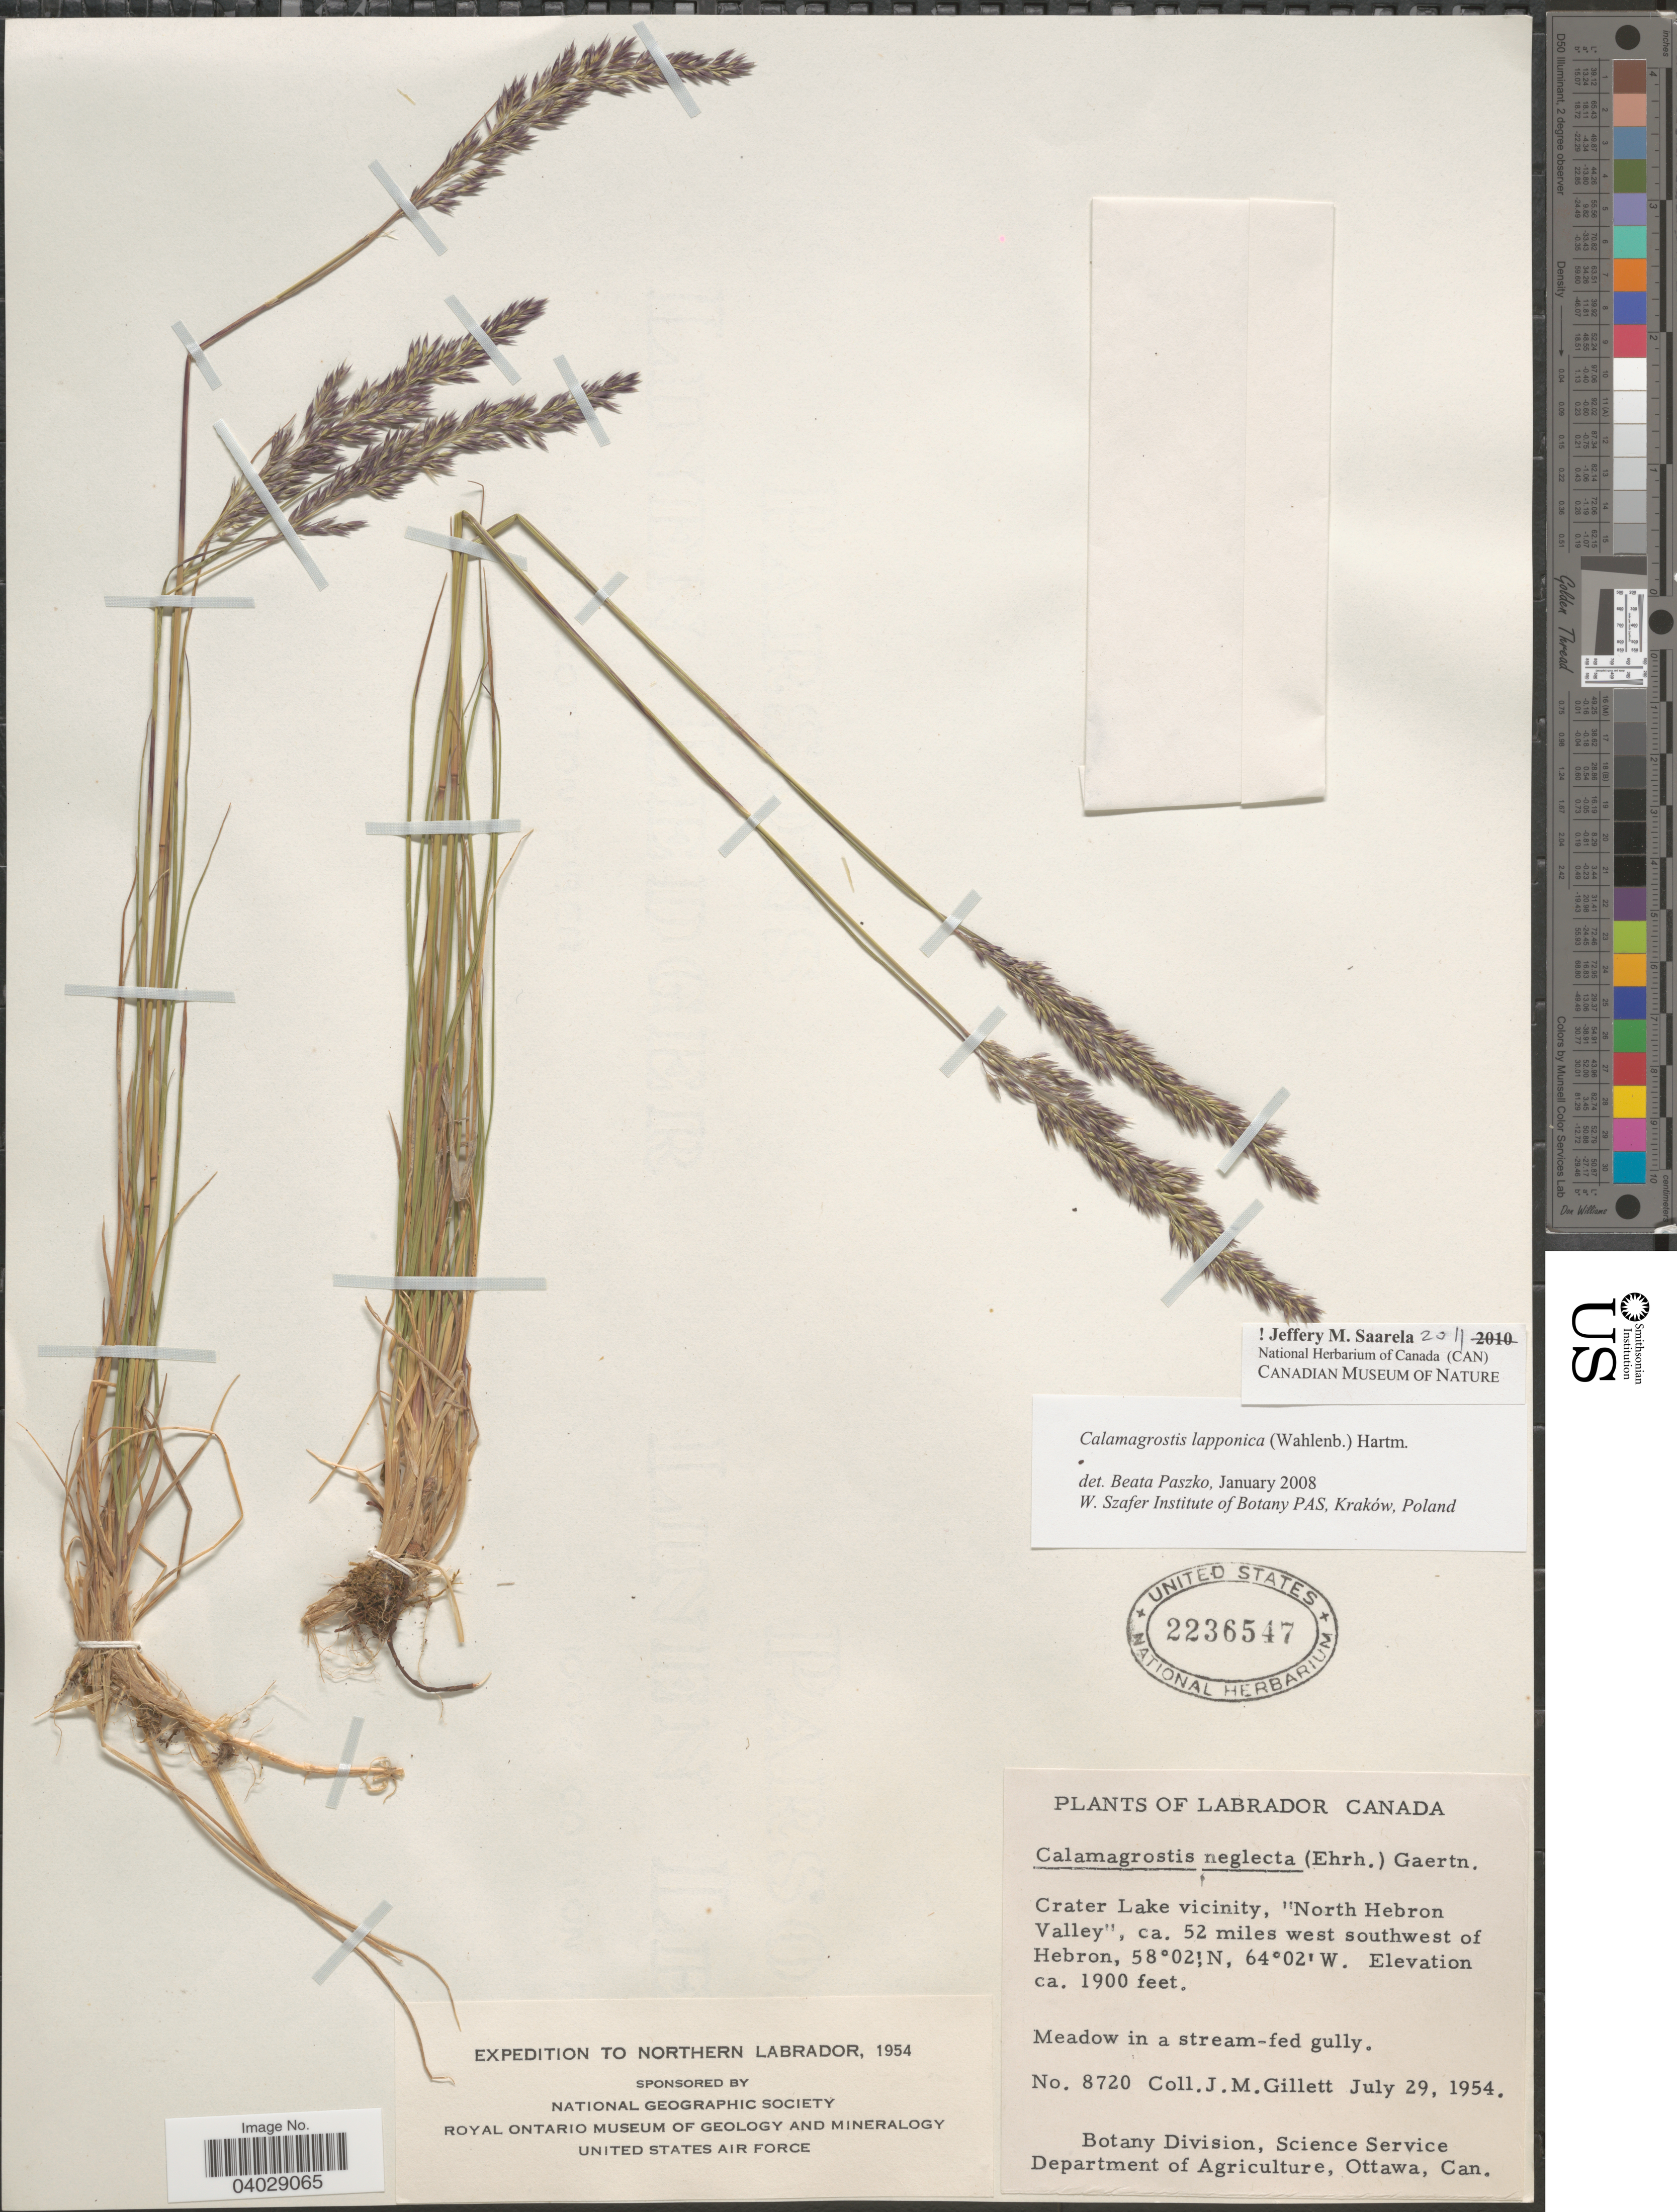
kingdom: Plantae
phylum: Tracheophyta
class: Liliopsida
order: Poales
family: Poaceae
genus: Calamagrostis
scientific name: Calamagrostis lapponica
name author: (Wahlenb.) Hartm.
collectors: J. M. Gillett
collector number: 8720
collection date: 1954-07-29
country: Canada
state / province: Newfoundland and Labrador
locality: Labrador. Crater Lake vicinity, "North Hebron Valley", ca. 52 miles west southwest of Hebron.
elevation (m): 579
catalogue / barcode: US 2236547